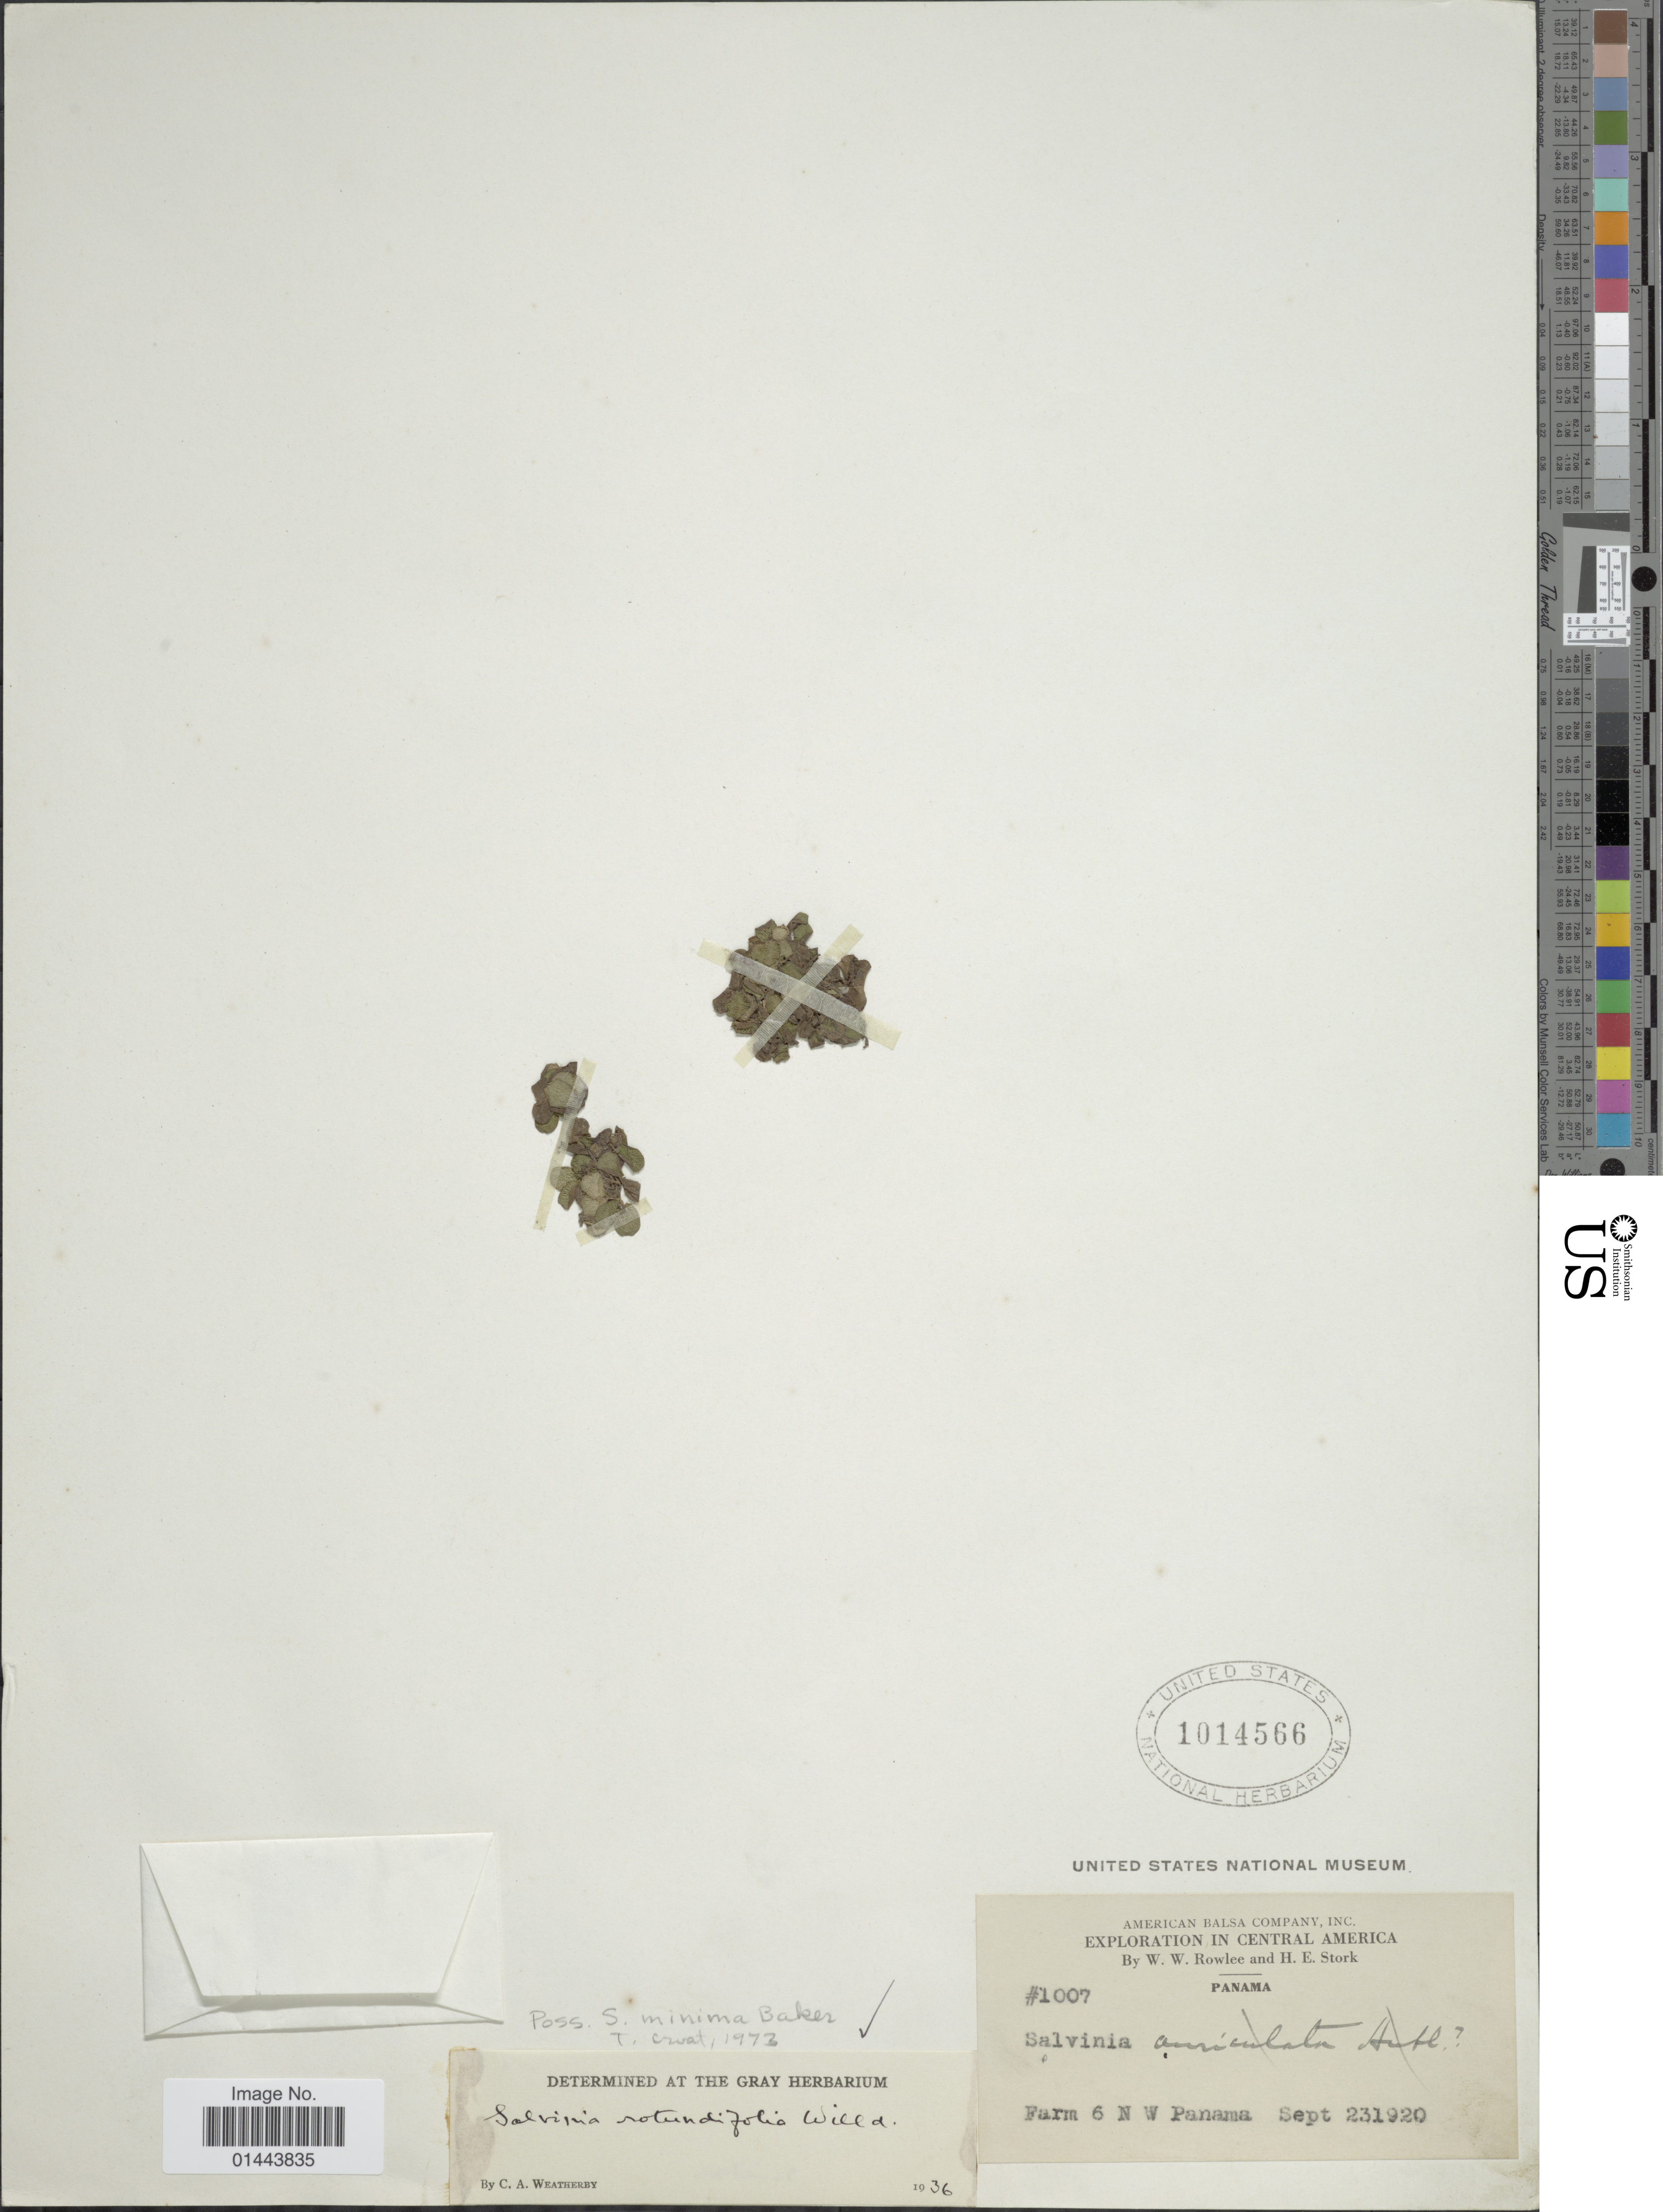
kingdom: Plantae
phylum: Tracheophyta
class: Polypodiopsida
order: Salviniales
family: Salviniaceae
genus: Salvinia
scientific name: Salvinia minima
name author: Baker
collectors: W. W. Rowlee & H. E. Stork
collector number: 1007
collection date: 1920-09-23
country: Panama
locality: Farm 6 NW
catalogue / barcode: US 1014566